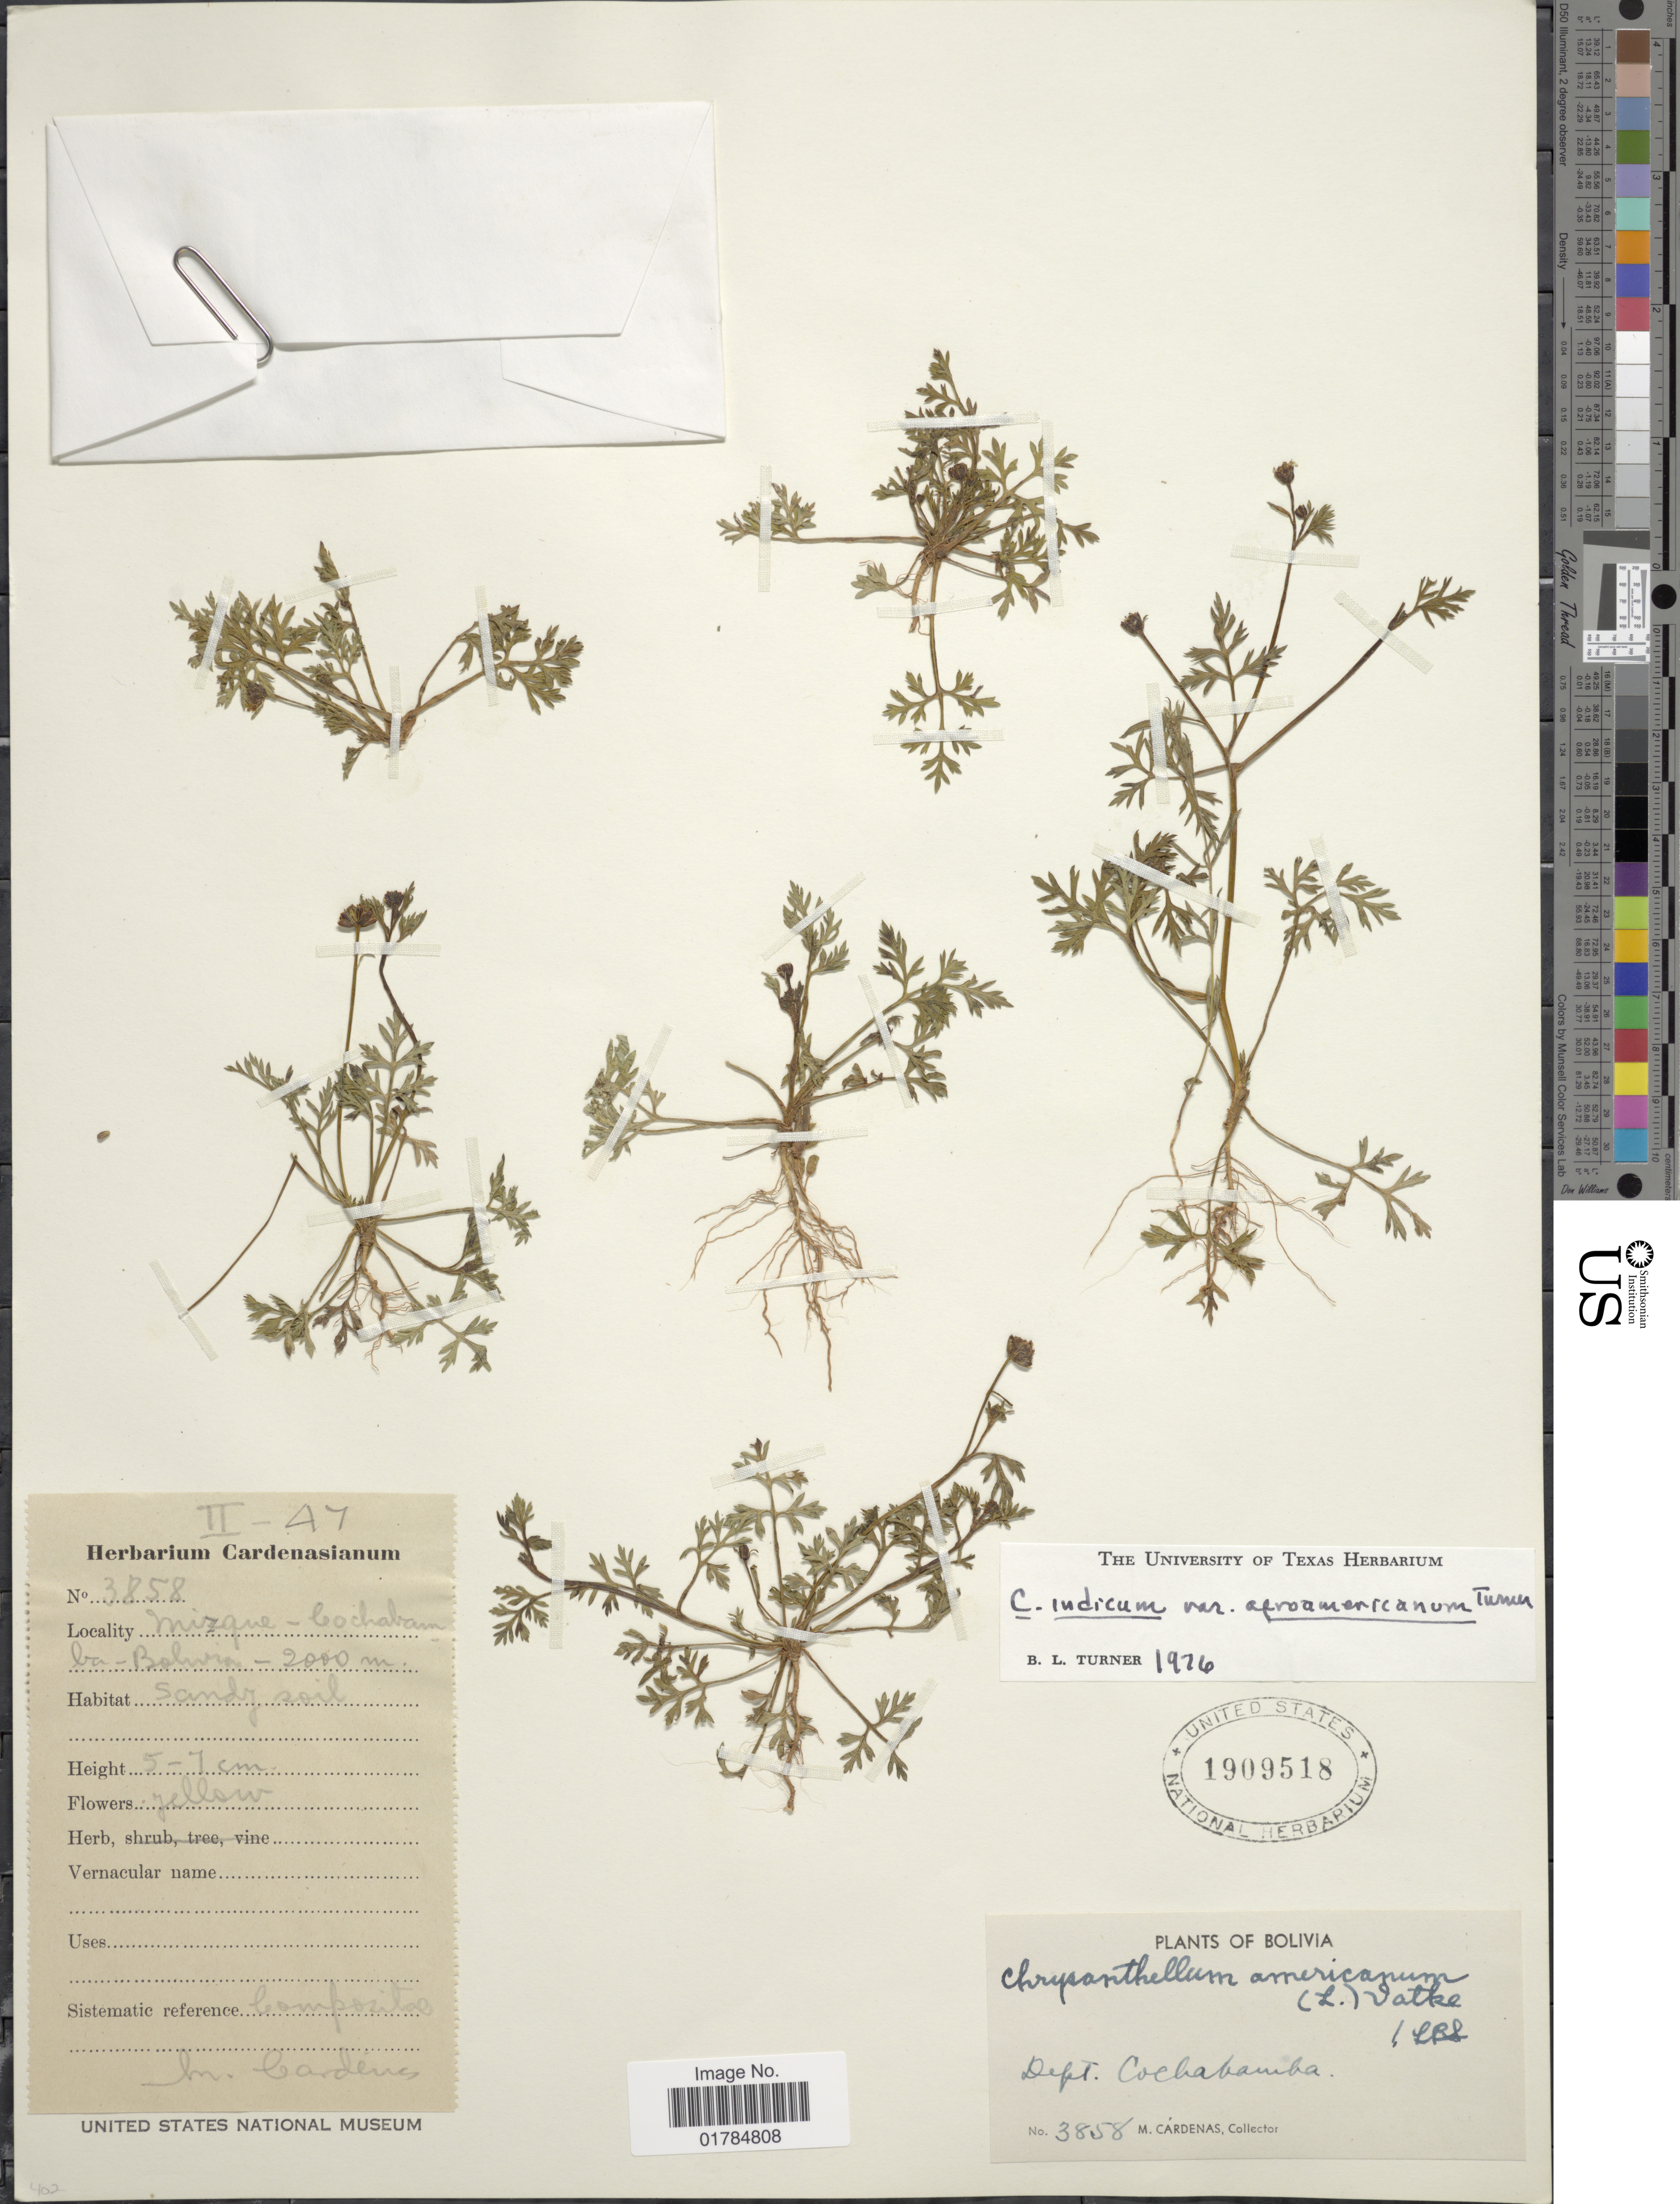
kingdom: Plantae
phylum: Tracheophyta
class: Magnoliopsida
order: Asterales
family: Asteraceae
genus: Chrysanthellum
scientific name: Chrysanthellum indicum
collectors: M. Cárdenas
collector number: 3858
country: Bolivia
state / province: Cochabamba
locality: Mizque-Cochabamba-Bolivia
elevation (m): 2000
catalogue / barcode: US 1909518